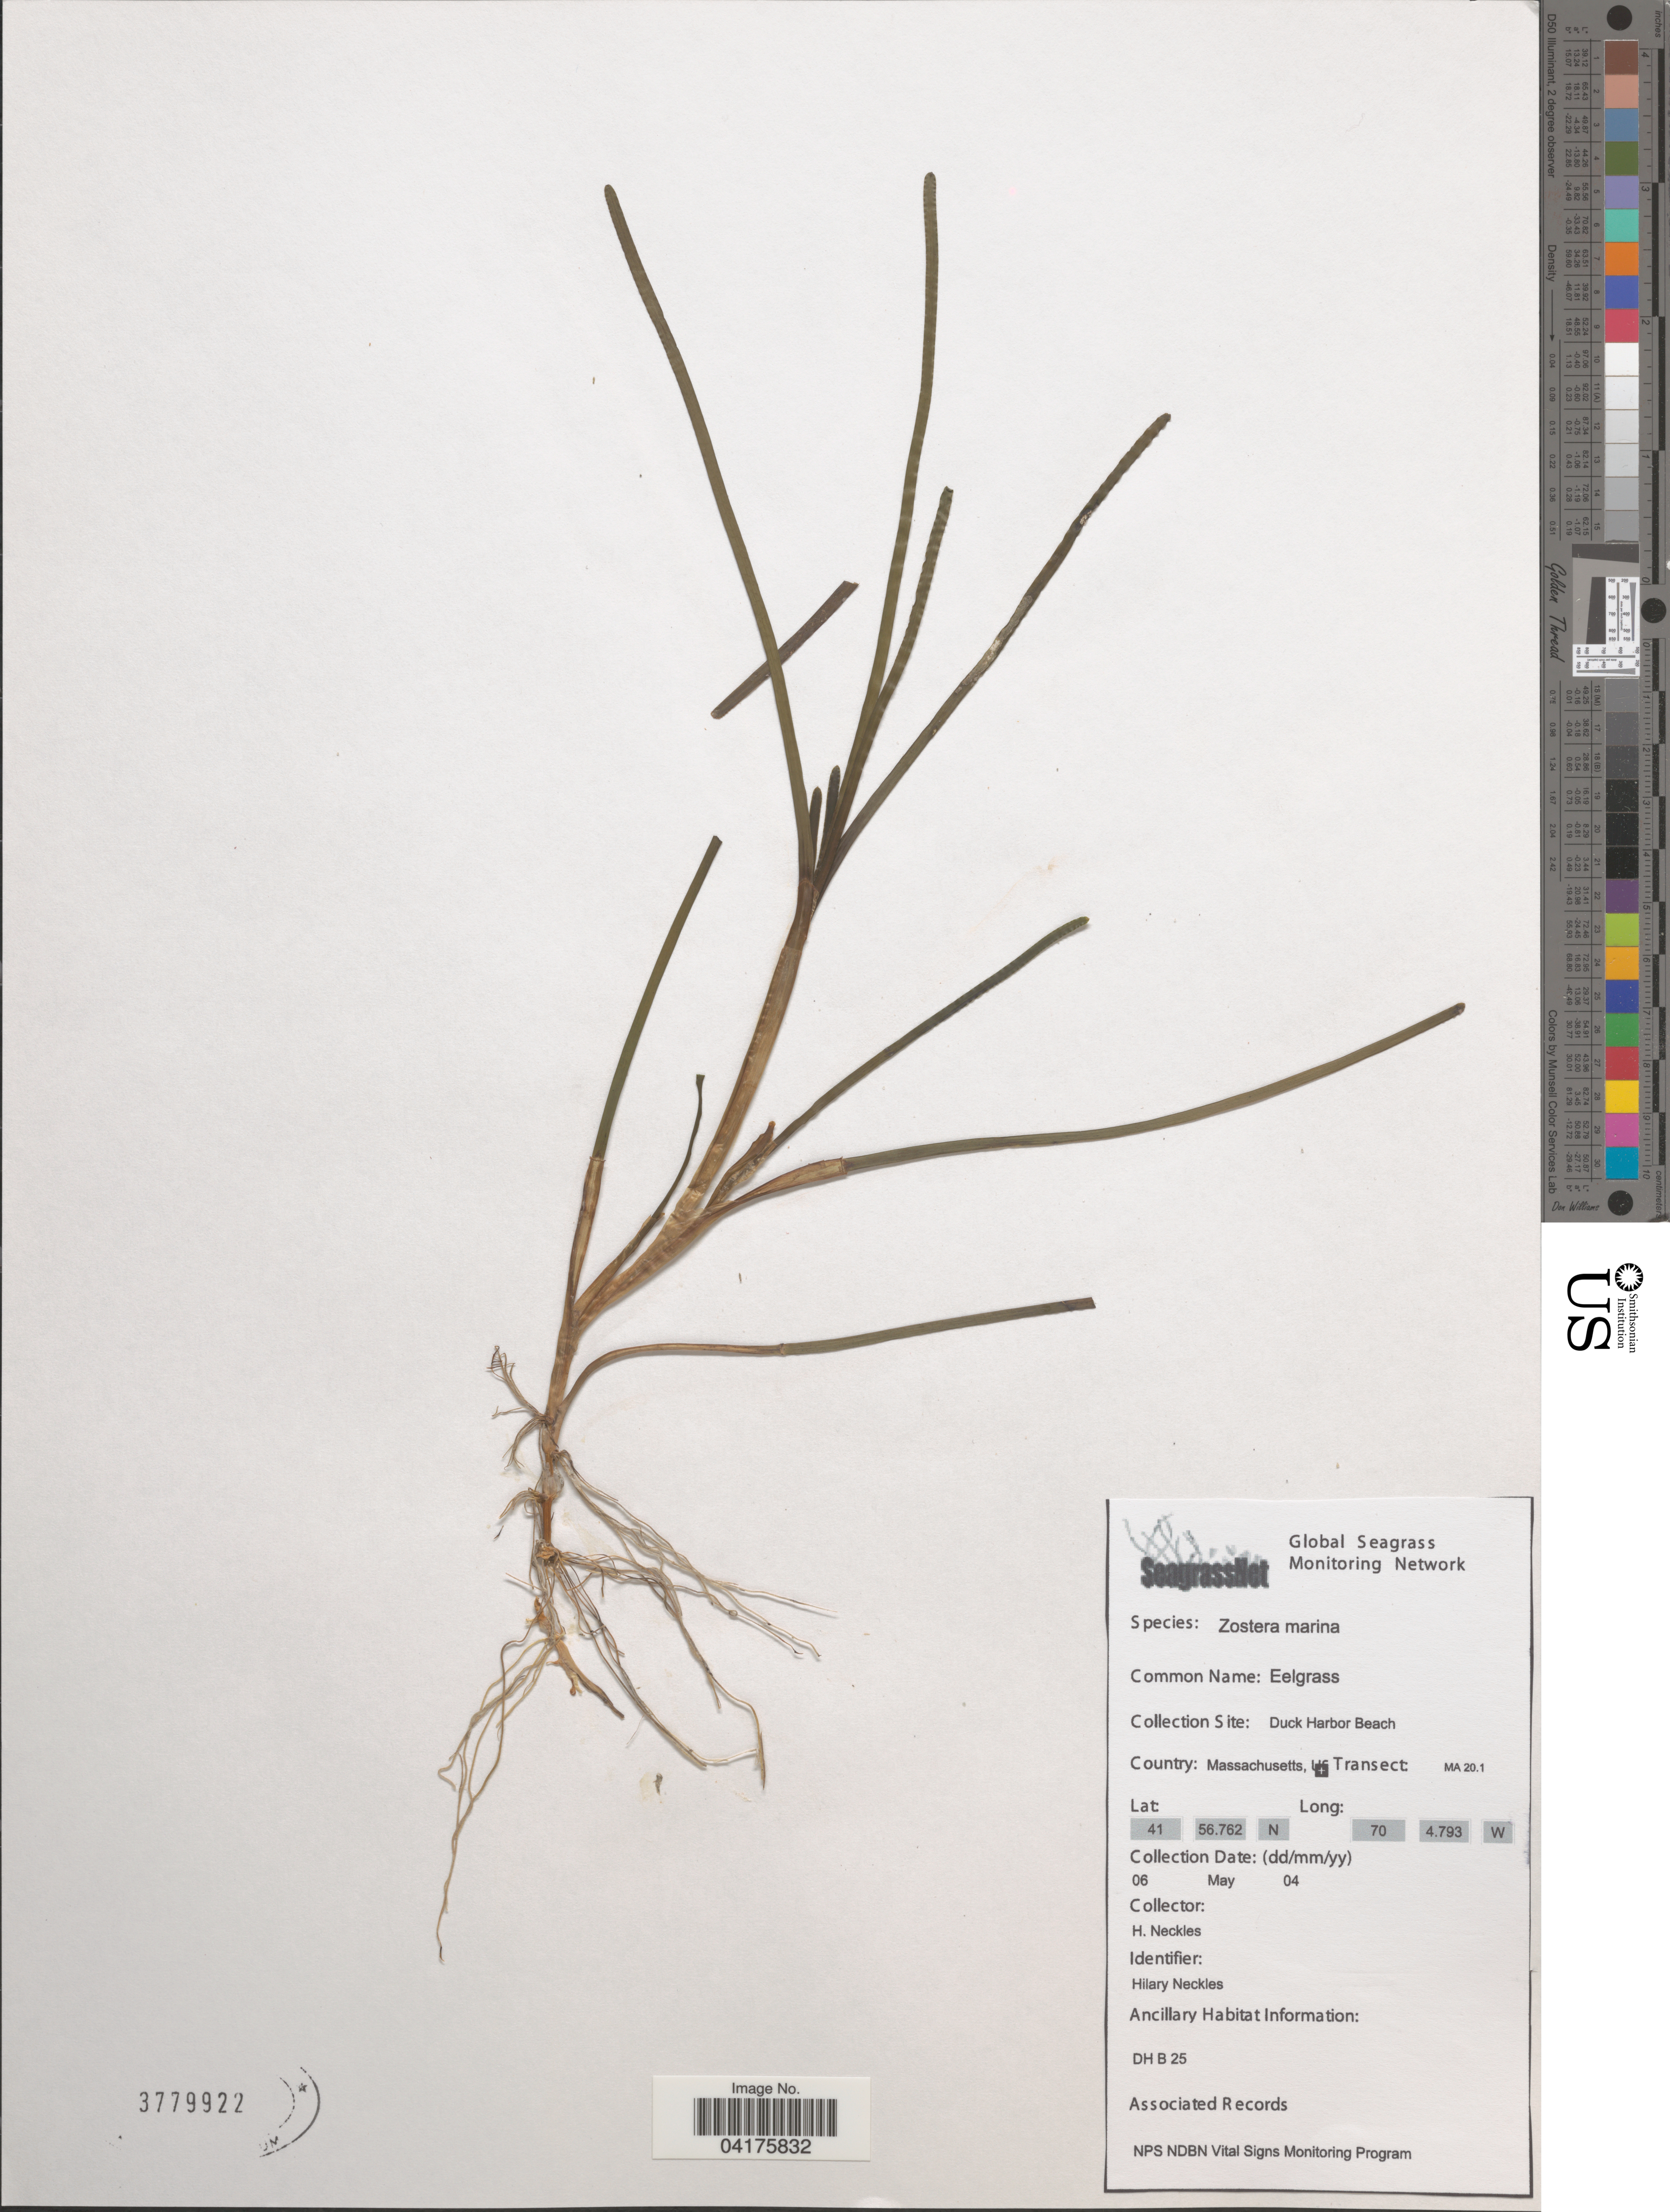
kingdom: Plantae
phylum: Tracheophyta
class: Liliopsida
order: Alismatales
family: Zosteraceae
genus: Zostera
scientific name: Zostera marina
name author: L.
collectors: H. Neckles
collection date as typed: Transcribed d/m/y: 6/5/4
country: United States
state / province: Massachusetts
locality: Duck Harbor Beach.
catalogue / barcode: US 3779922